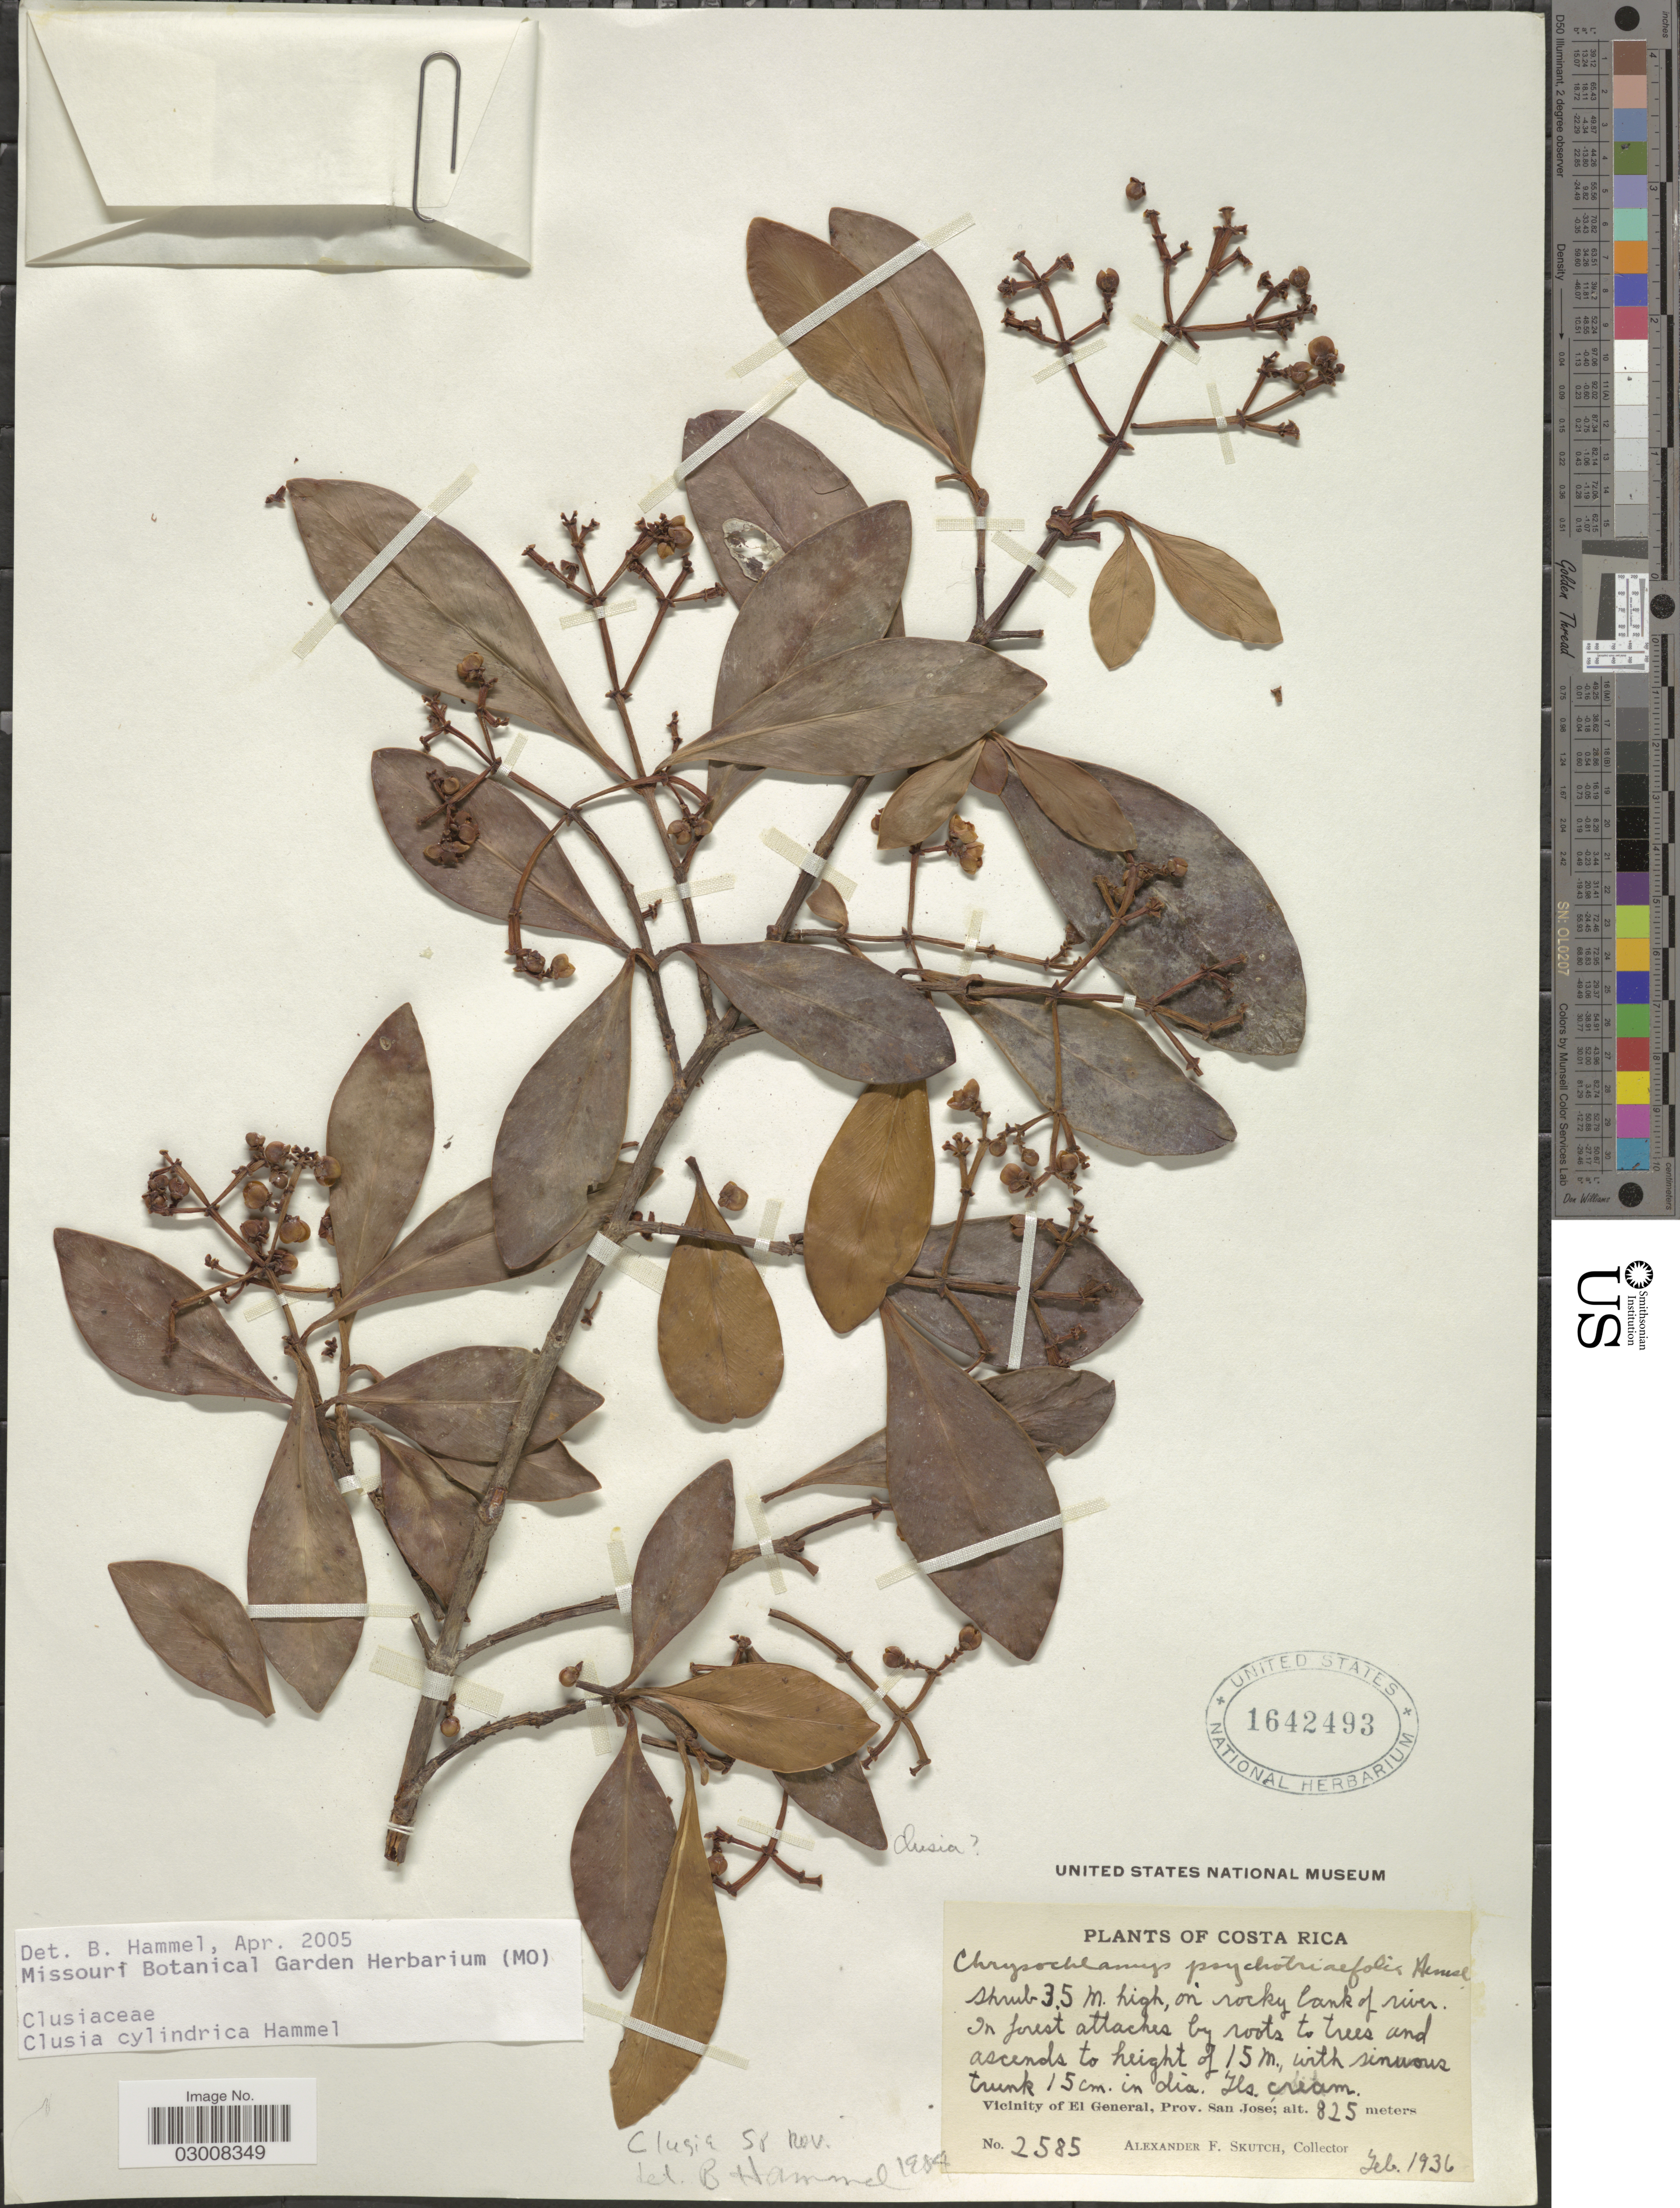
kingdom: Plantae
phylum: Tracheophyta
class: Magnoliopsida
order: Malpighiales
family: Clusiaceae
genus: Clusia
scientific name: Clusia cylindrica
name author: Hammel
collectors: A. F. Skutch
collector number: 2585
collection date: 1936-02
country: Costa Rica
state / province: San José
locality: Vicinity of El General, Prov. San José.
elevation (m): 825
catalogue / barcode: US 1642493